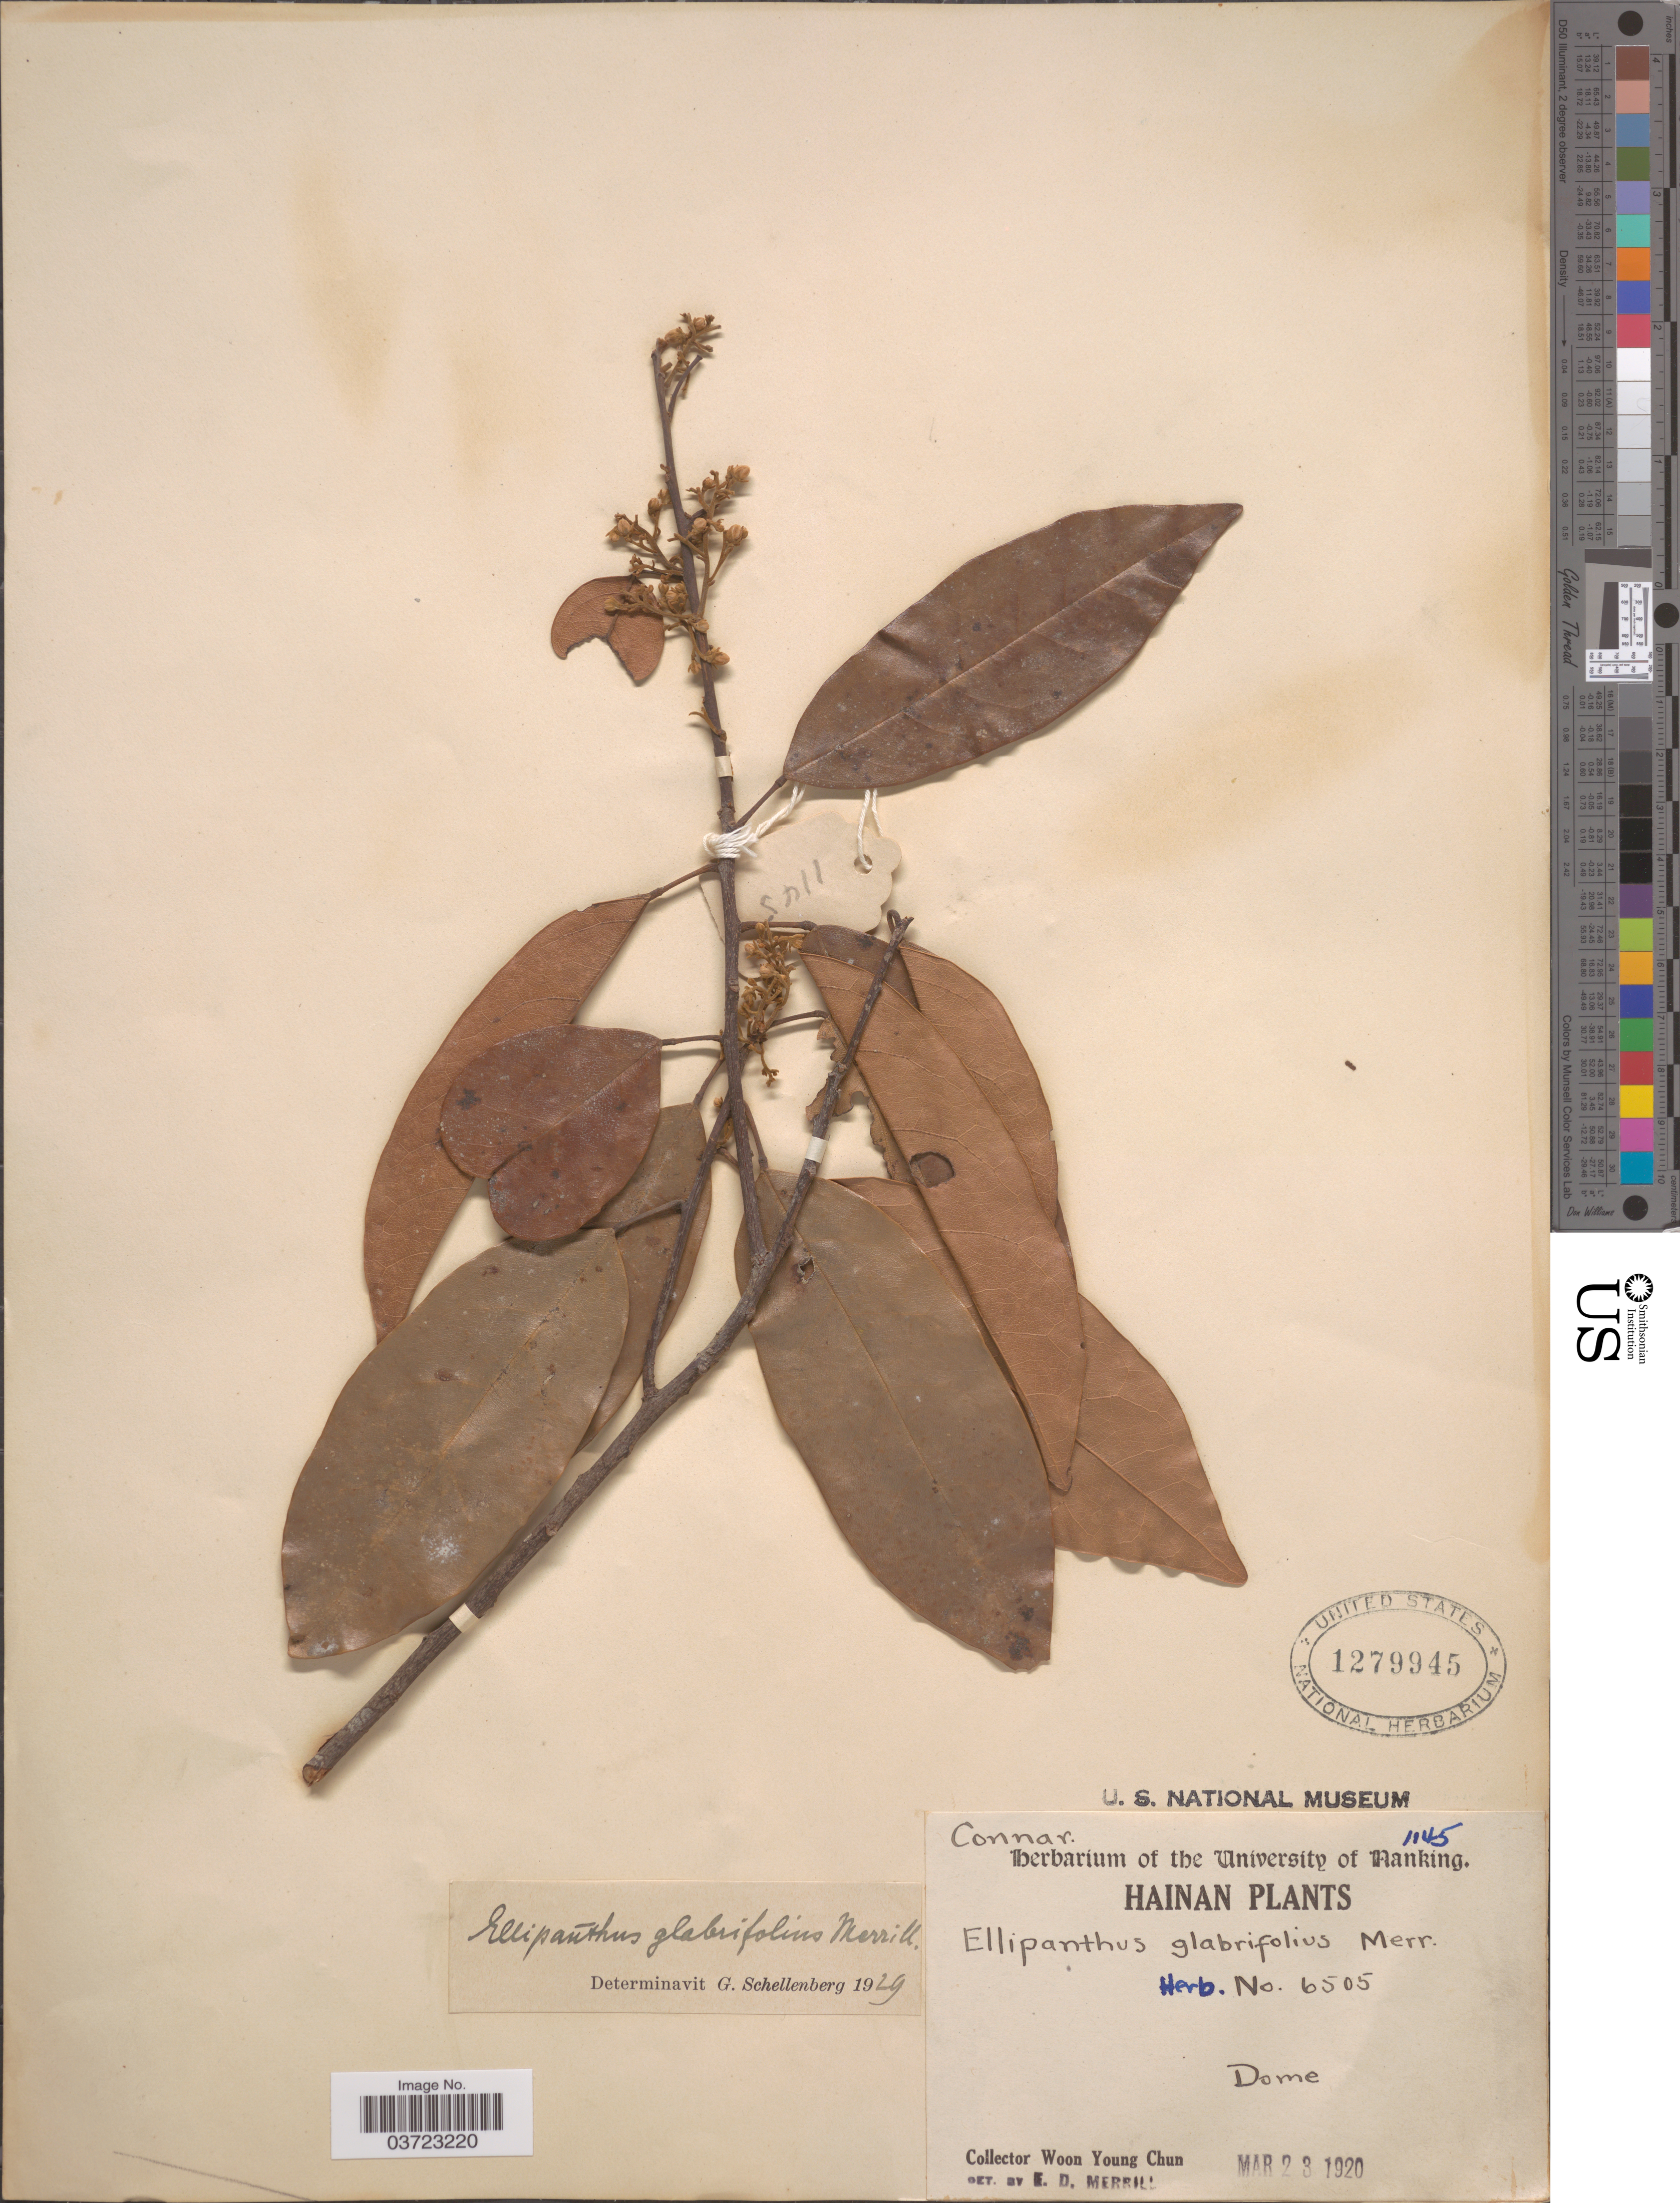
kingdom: Plantae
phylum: Tracheophyta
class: Magnoliopsida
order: Oxalidales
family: Connaraceae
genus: Ellipanthus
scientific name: Ellipanthus glabrifolius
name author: Merr.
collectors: W. Y. Chun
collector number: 6505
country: China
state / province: Hainan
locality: Dome.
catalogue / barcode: US 1279945